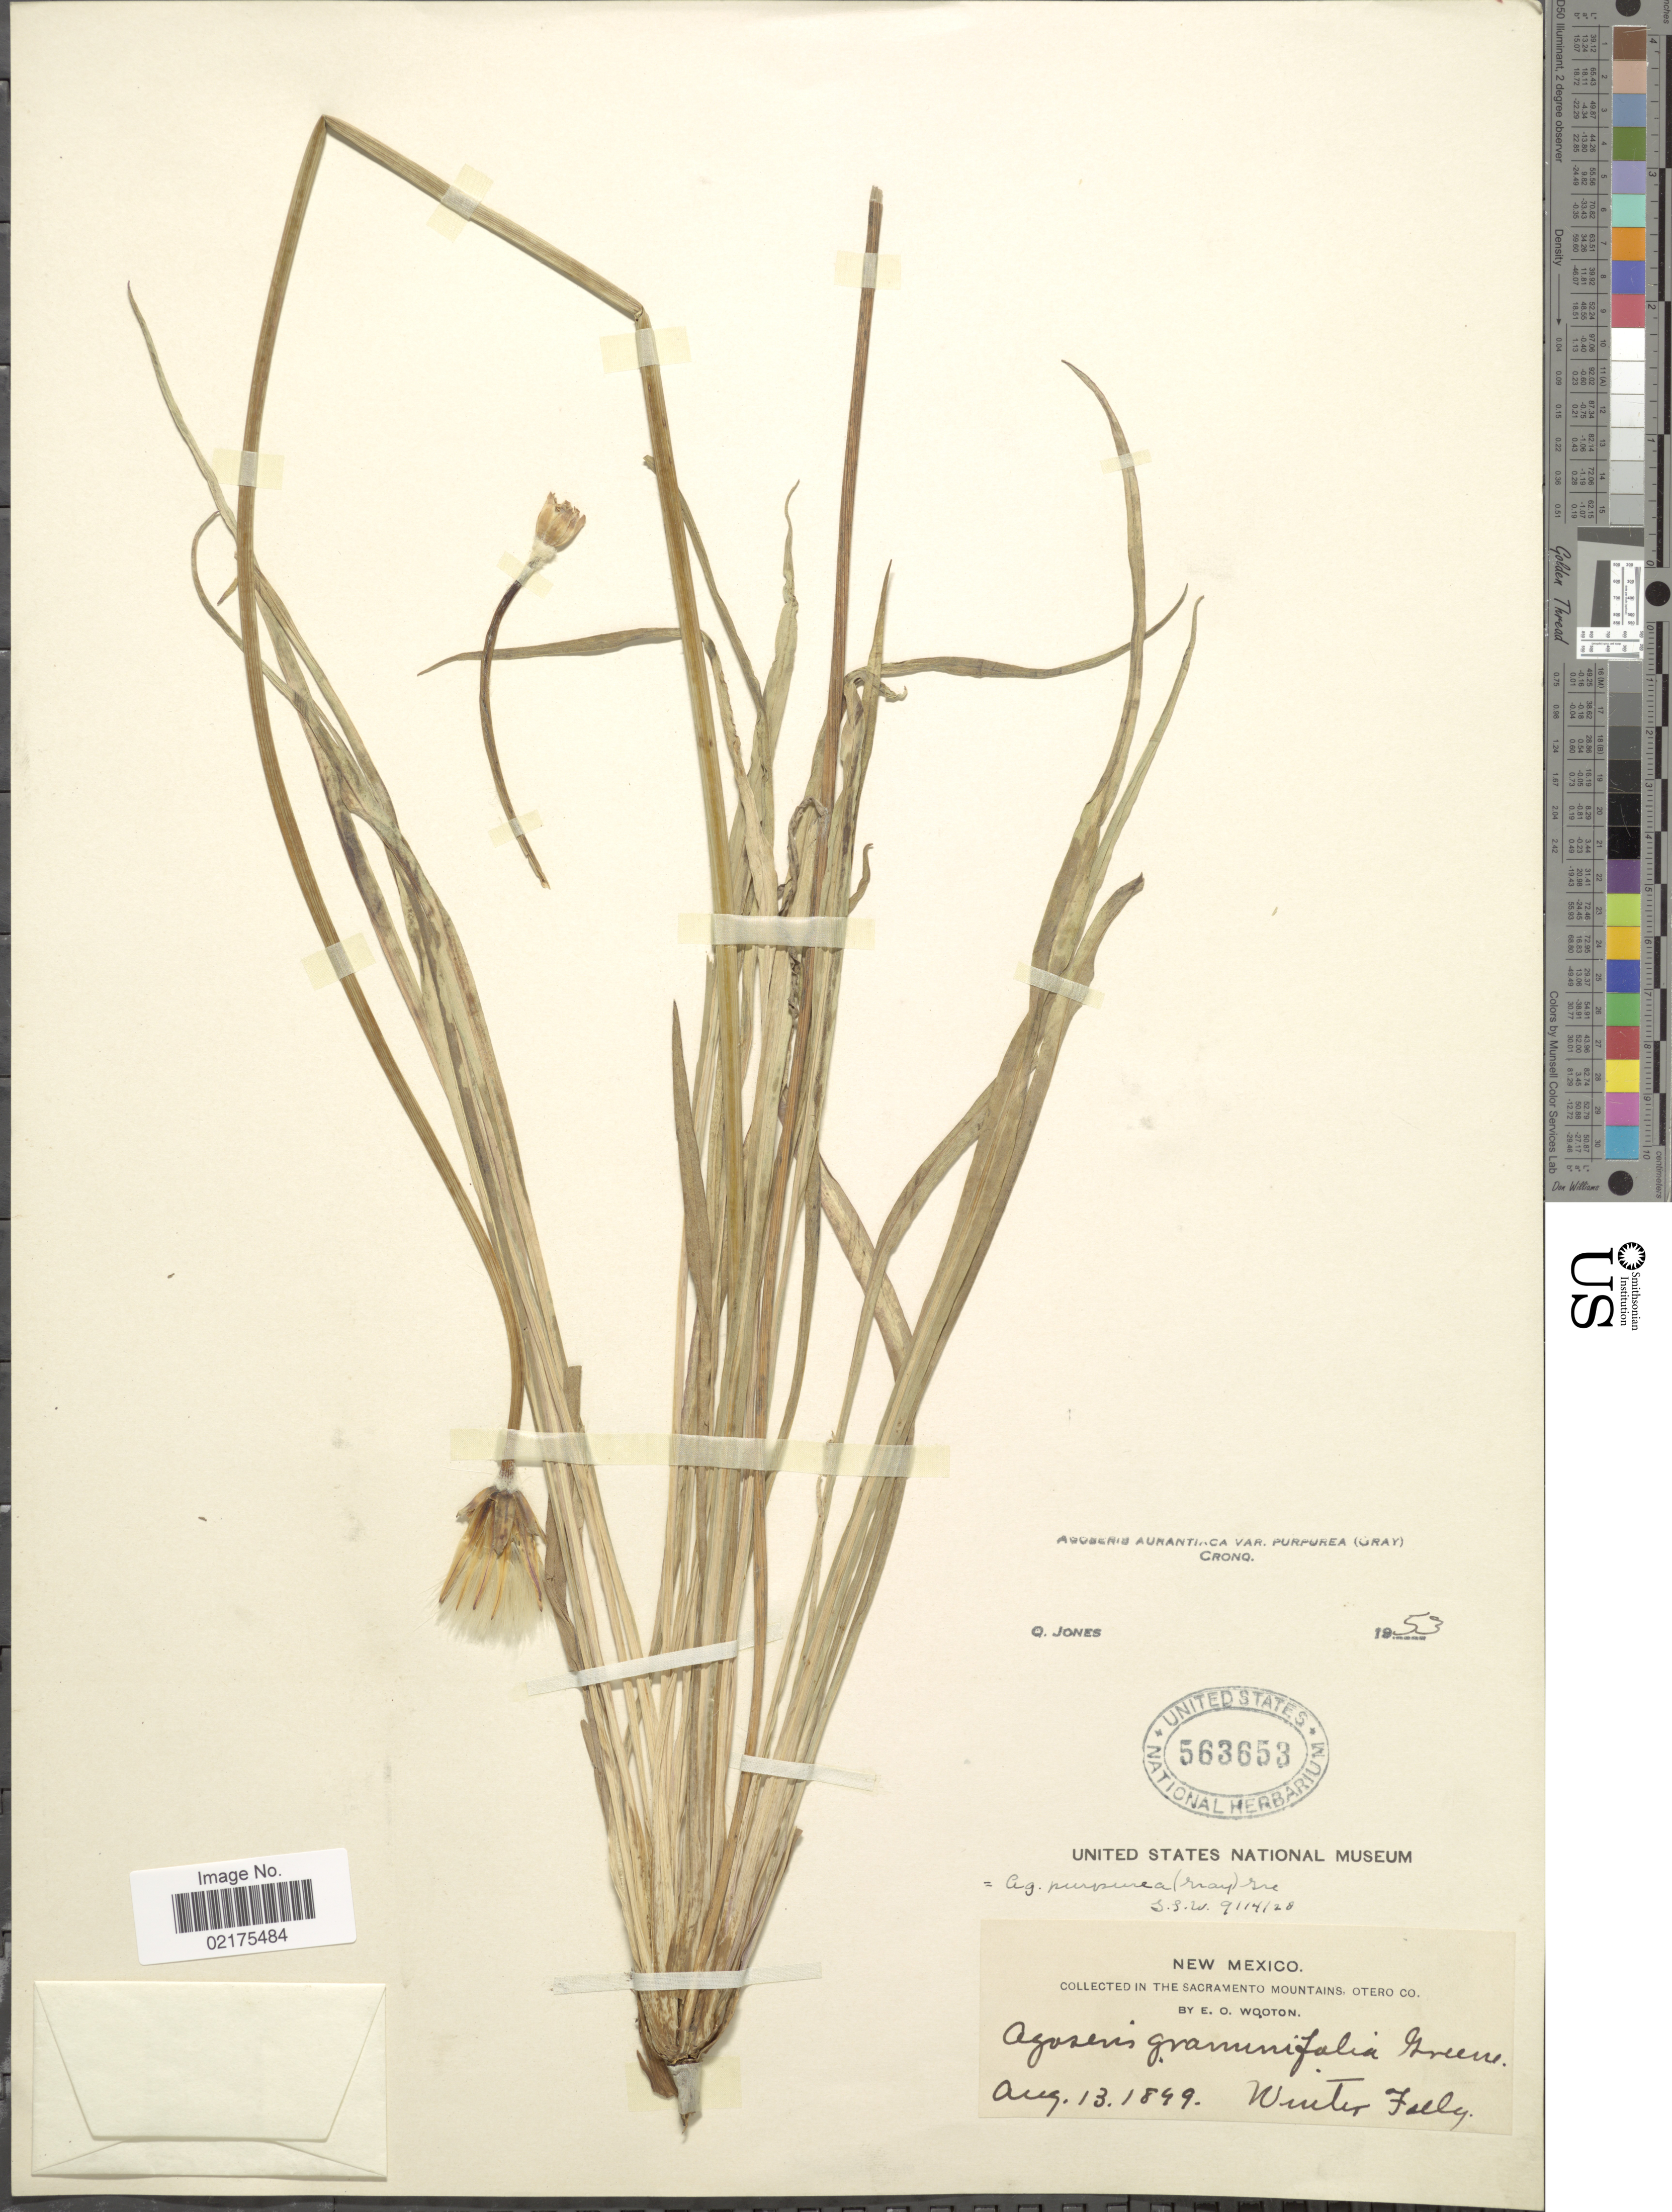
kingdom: Plantae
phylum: Tracheophyta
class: Magnoliopsida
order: Asterales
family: Asteraceae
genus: Agoseris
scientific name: Agoseris aurantiaca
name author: (Hook.) Greene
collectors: E. O. Wooton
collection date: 1899-08-13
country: United States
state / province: New Mexico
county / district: Otero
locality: Sacramento Mountains, Winter Folly.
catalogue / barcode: US 563653